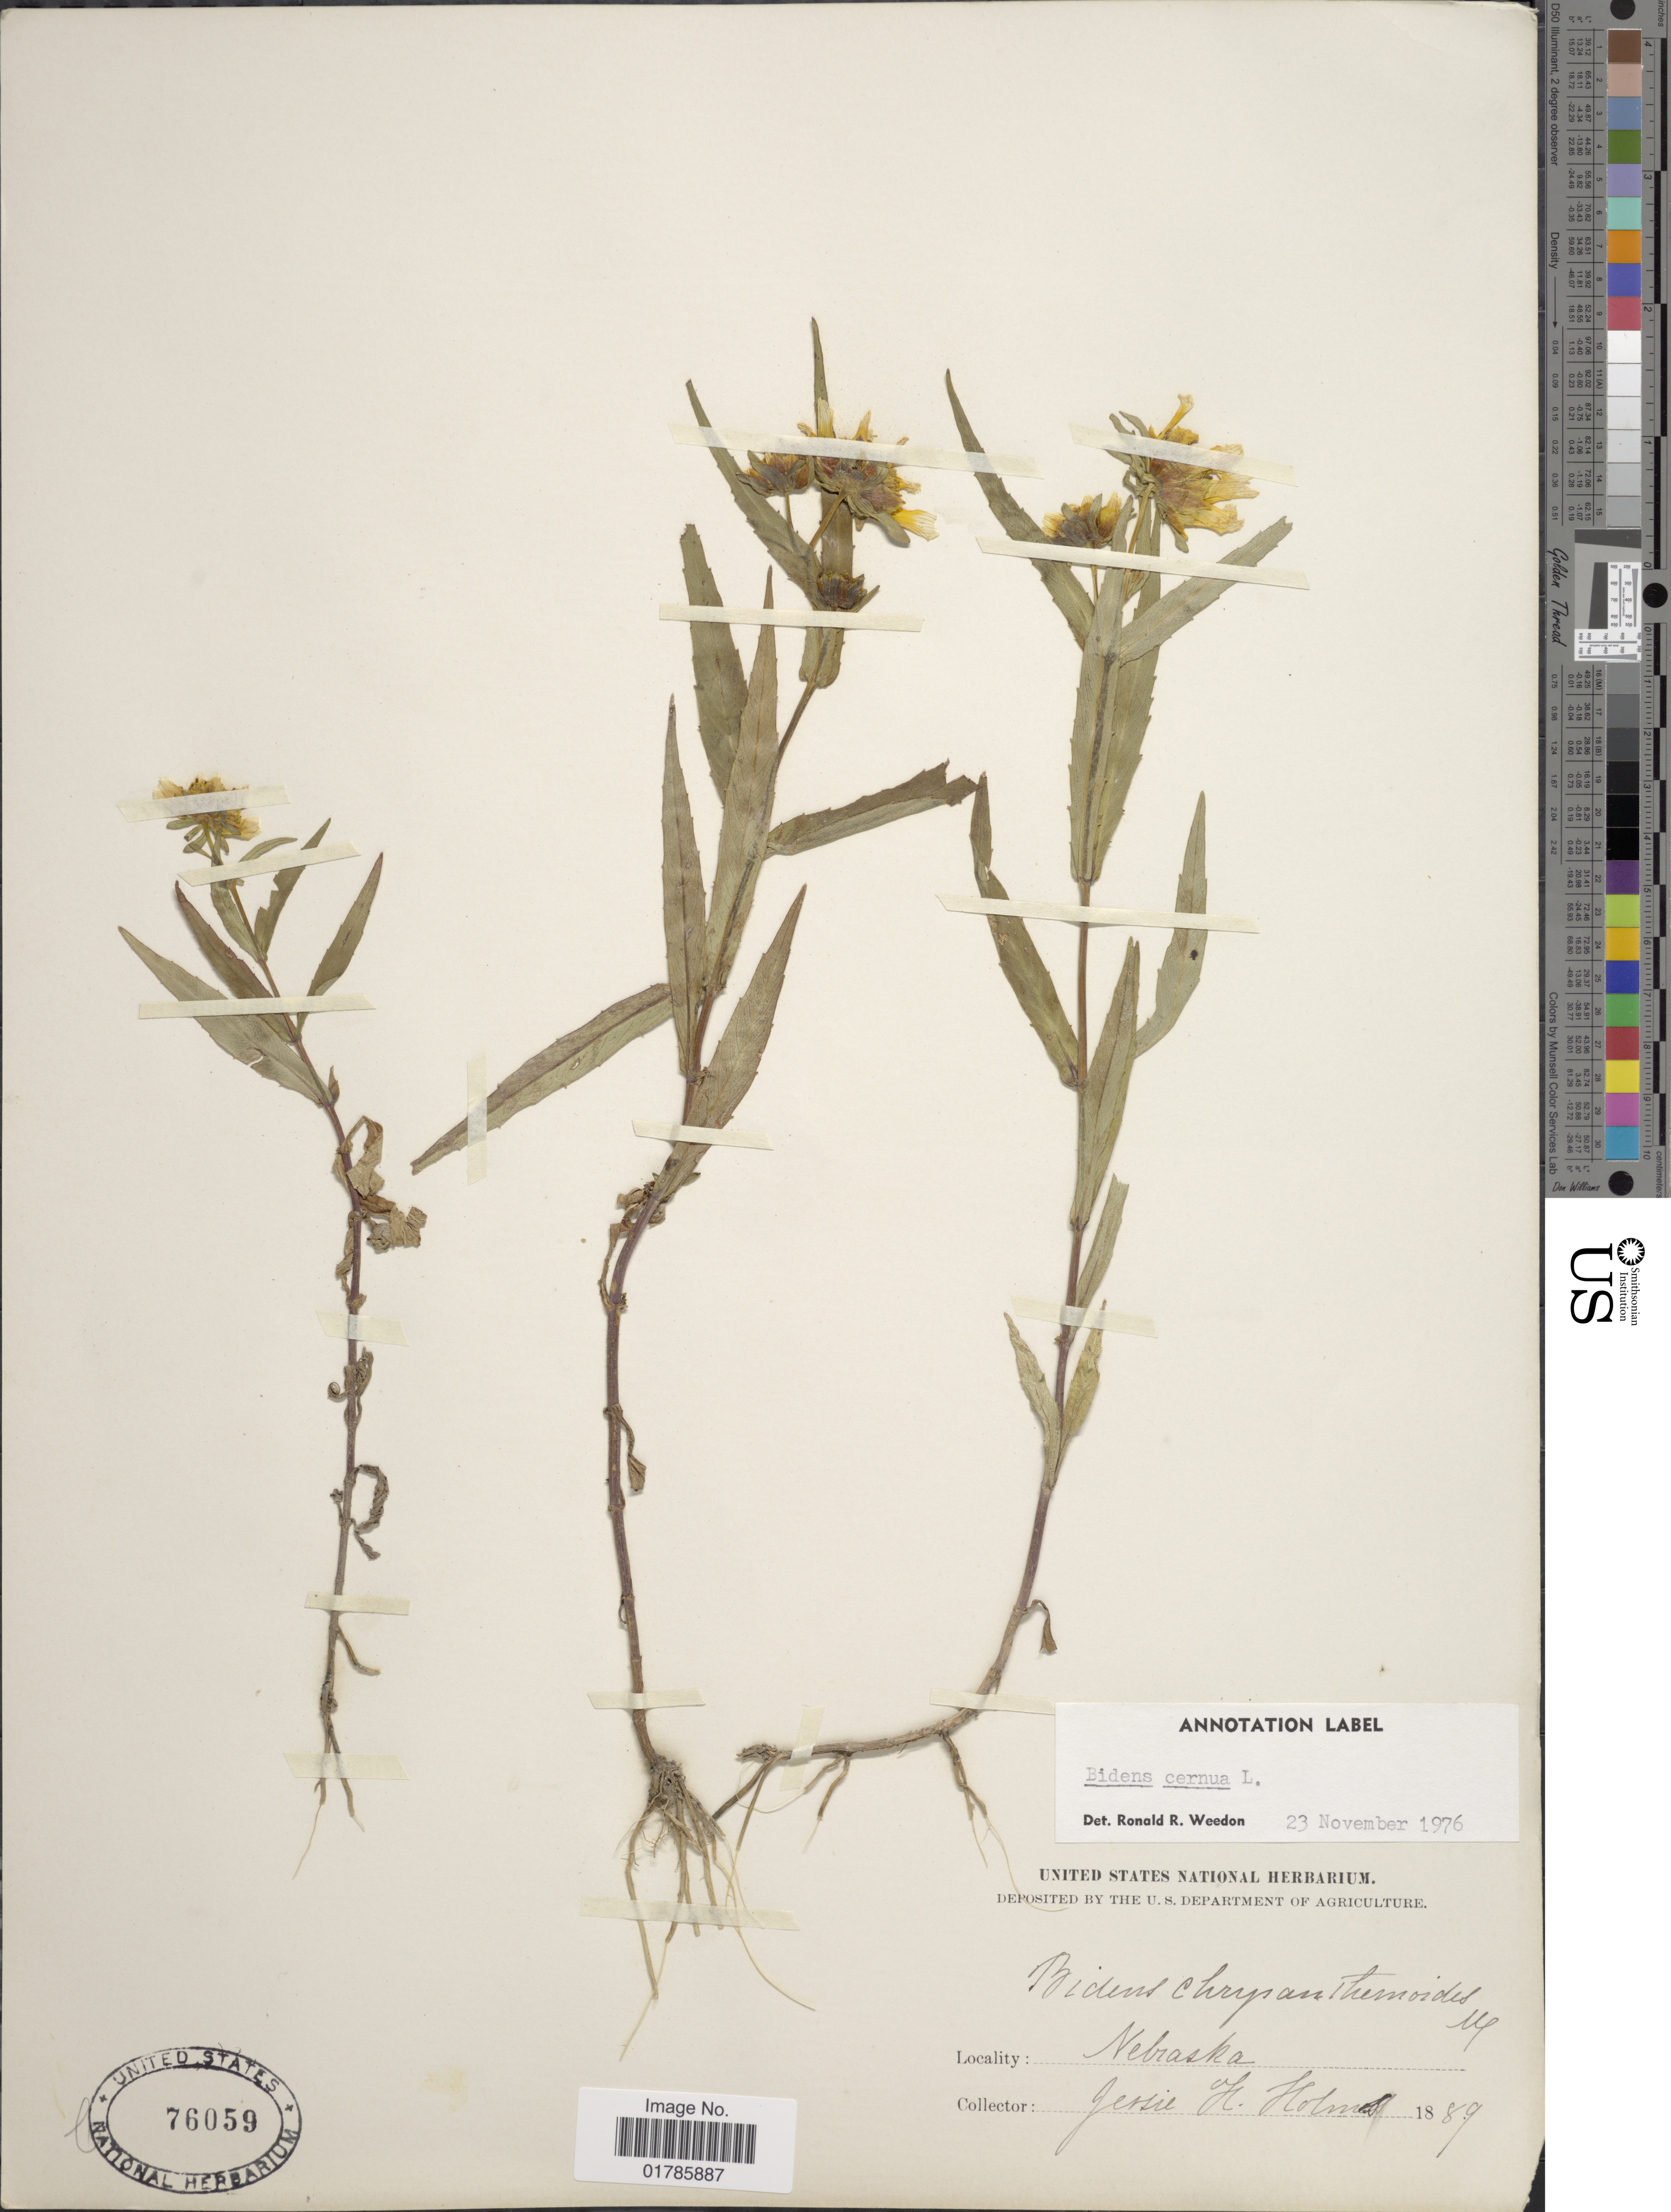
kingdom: Plantae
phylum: Tracheophyta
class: Magnoliopsida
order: Asterales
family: Asteraceae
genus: Bidens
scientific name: Bidens cernua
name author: L.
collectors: J. H. Holms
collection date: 1889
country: United States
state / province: Nebraska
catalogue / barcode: US 76059